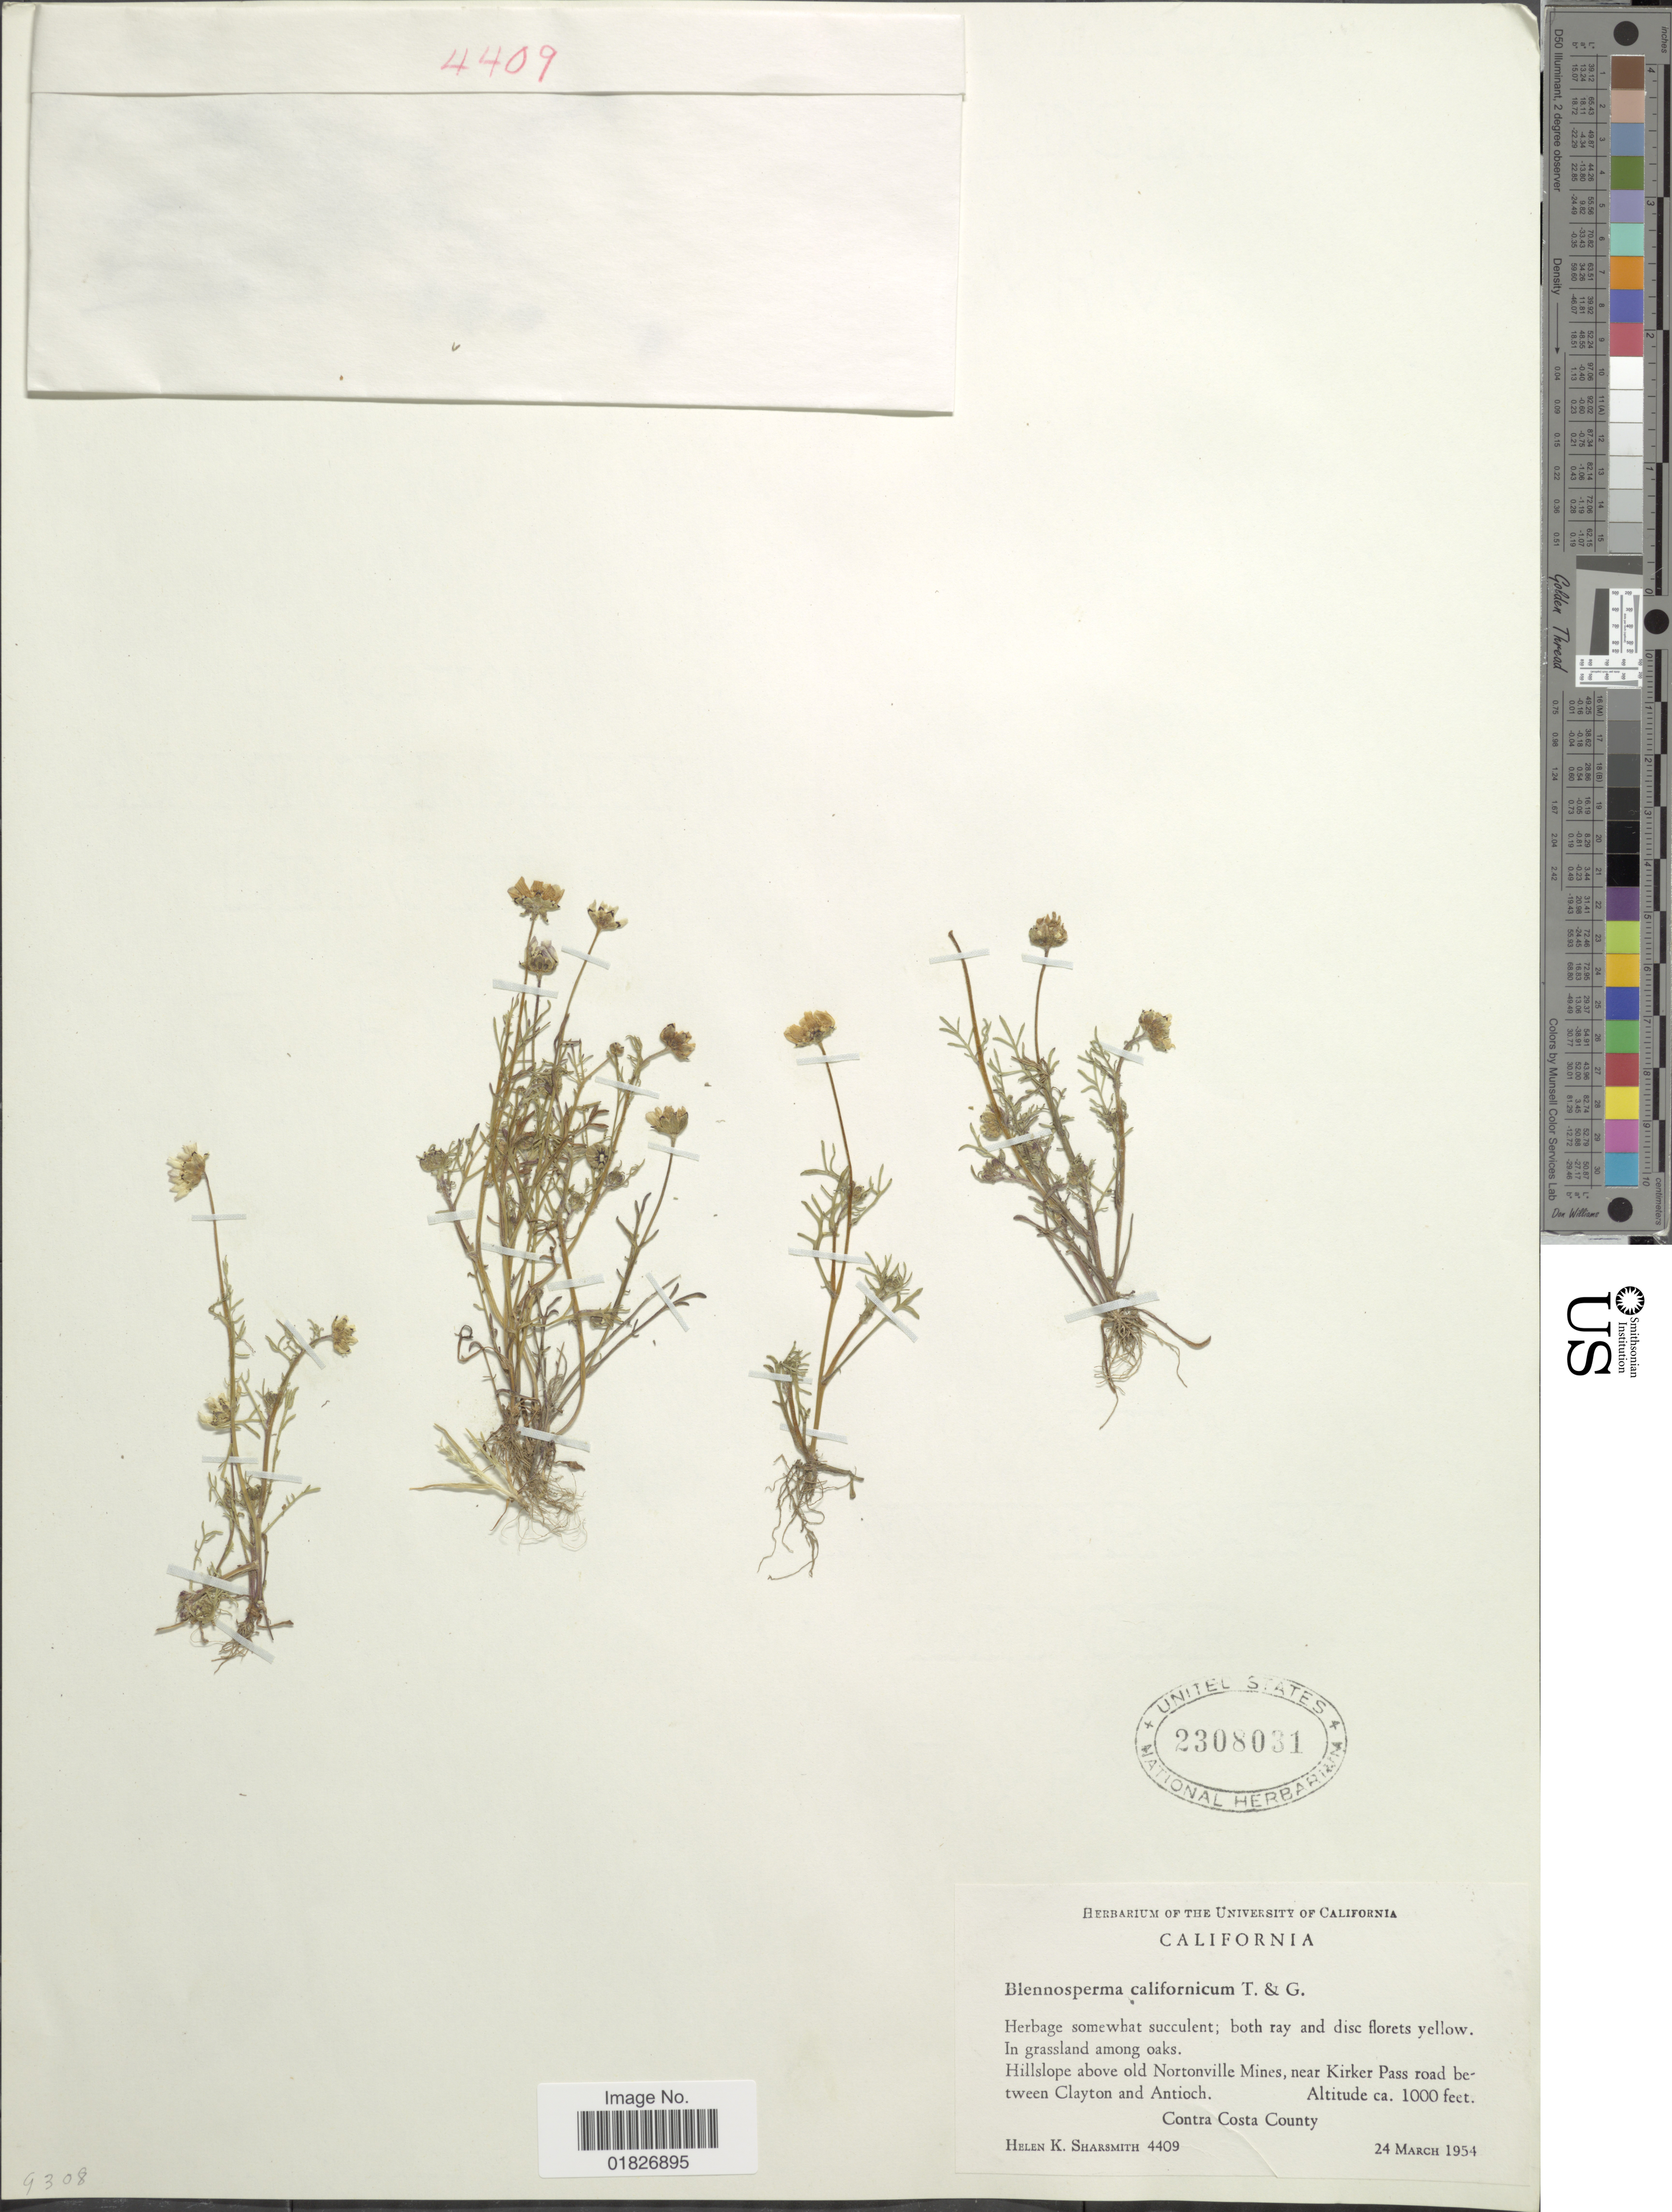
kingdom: Plantae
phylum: Tracheophyta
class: Magnoliopsida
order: Asterales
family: Asteraceae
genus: Blennosperma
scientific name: Blennosperma nanum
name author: (Hook.) S.F. Blake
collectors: H. Sharsmith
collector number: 4409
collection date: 1954-03-24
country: United States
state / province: California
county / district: Contra Costa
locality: Hillslope above old Nortonville Mines, near Kirker Pass road between Clayton and Antioch, Contra Costa County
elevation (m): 305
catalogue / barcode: US 2308031